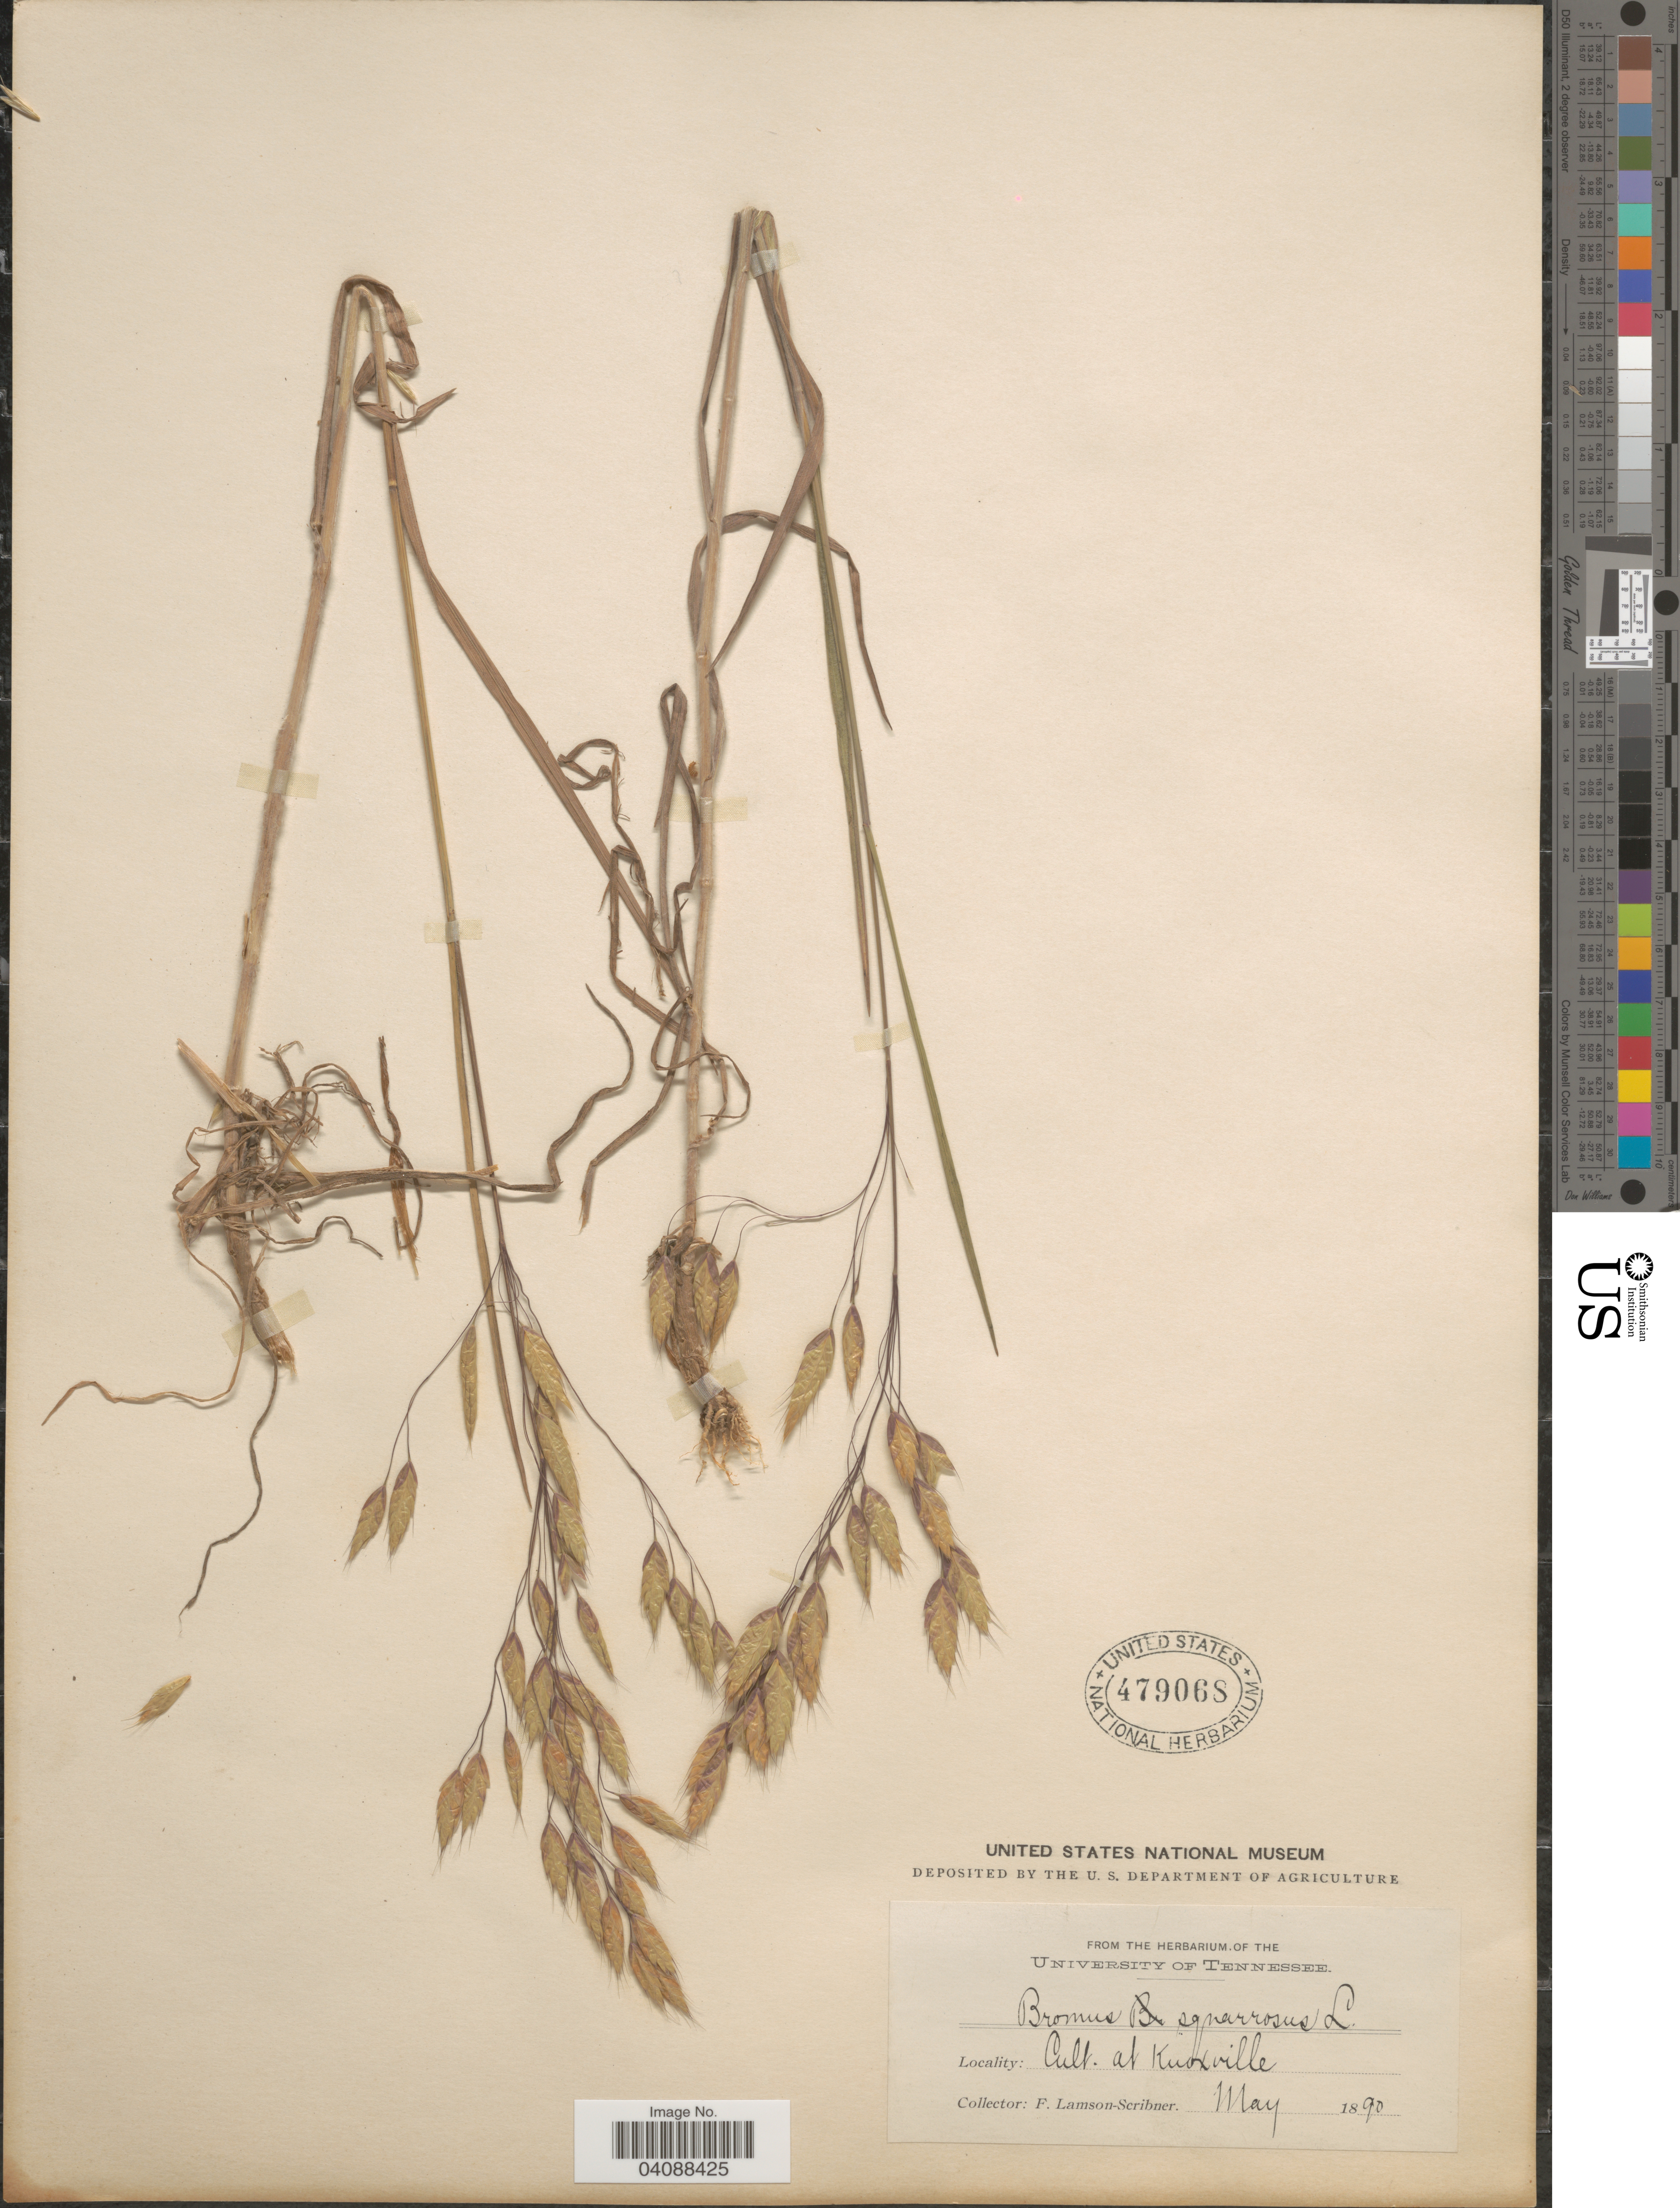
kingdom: Plantae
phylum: Tracheophyta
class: Liliopsida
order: Poales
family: Poaceae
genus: Bromus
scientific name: Bromus squarrosus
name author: L.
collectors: F. Lamson-Scribner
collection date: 1890-05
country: United States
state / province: Tennessee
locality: Cult. at Knoxville.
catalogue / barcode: US 479068